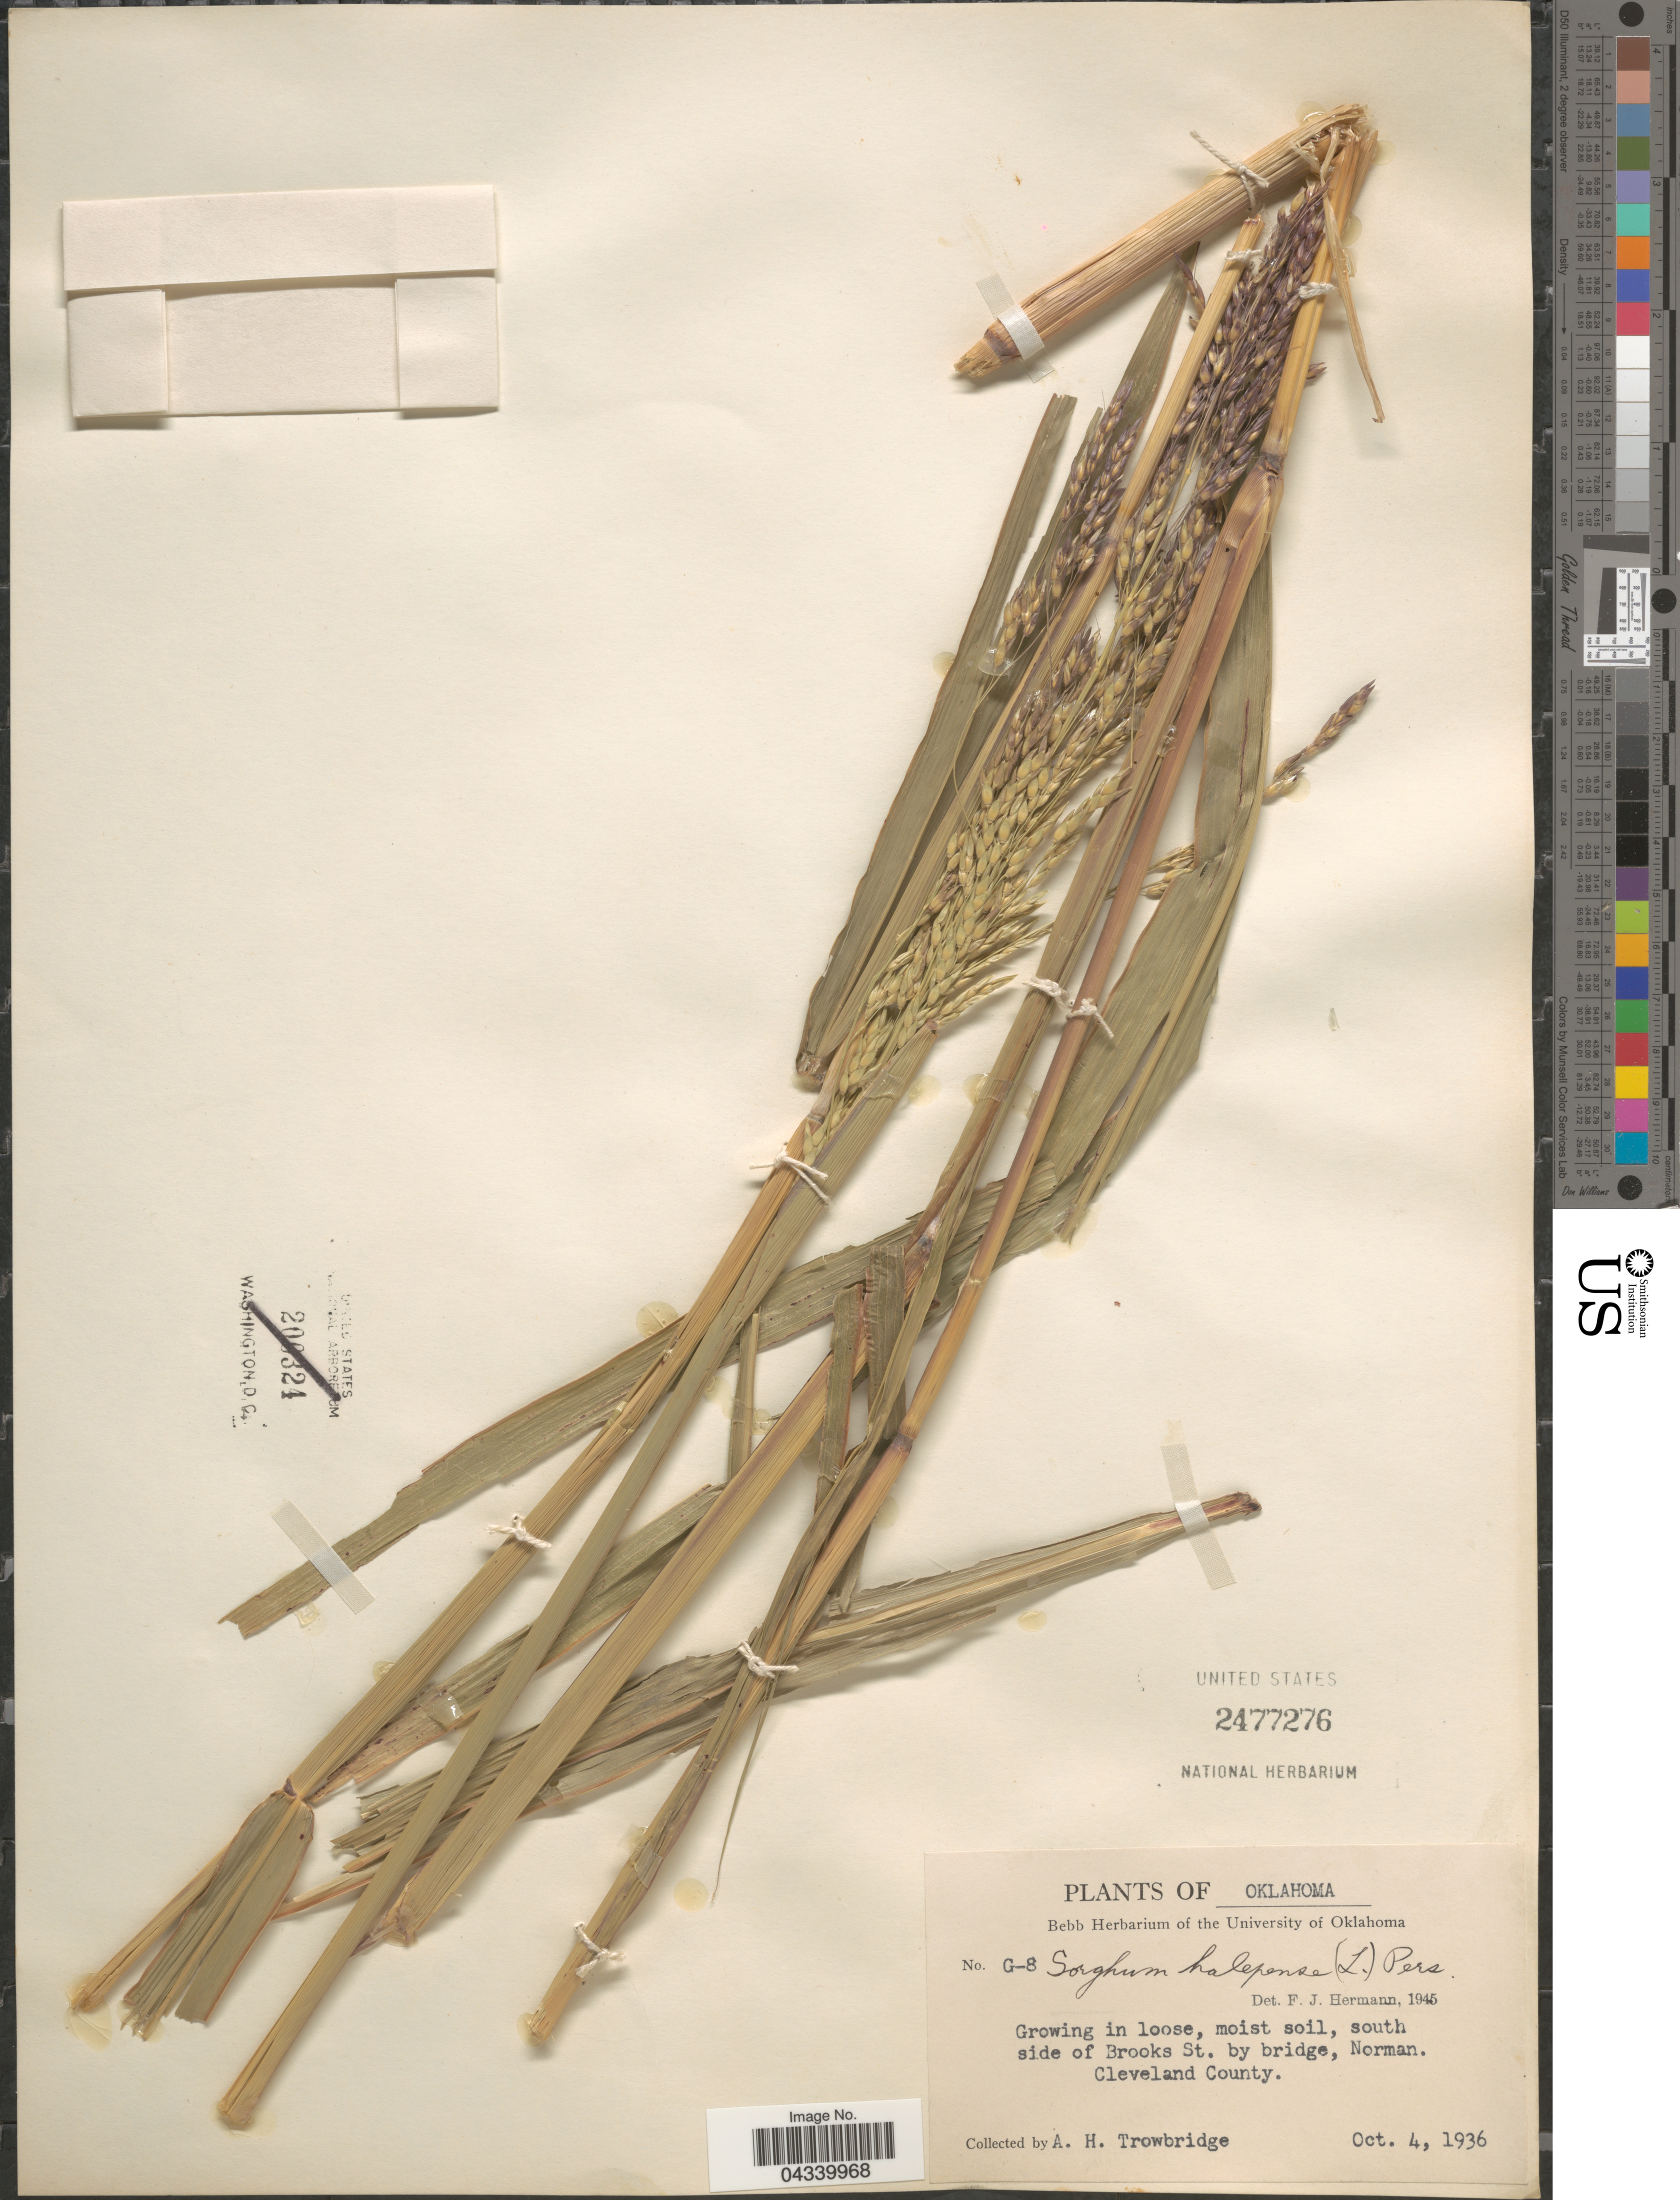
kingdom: Plantae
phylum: Tracheophyta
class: Liliopsida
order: Poales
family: Poaceae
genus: Sorghum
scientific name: Sorghum halepense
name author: (L.) Pers.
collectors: A. H. Trowbridge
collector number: G-8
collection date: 1936-10-04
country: United States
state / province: Oklahoma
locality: In loose, moist soil, south side of Brooks St. by bridge, Norman. Cleveland County.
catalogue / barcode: US 2477276